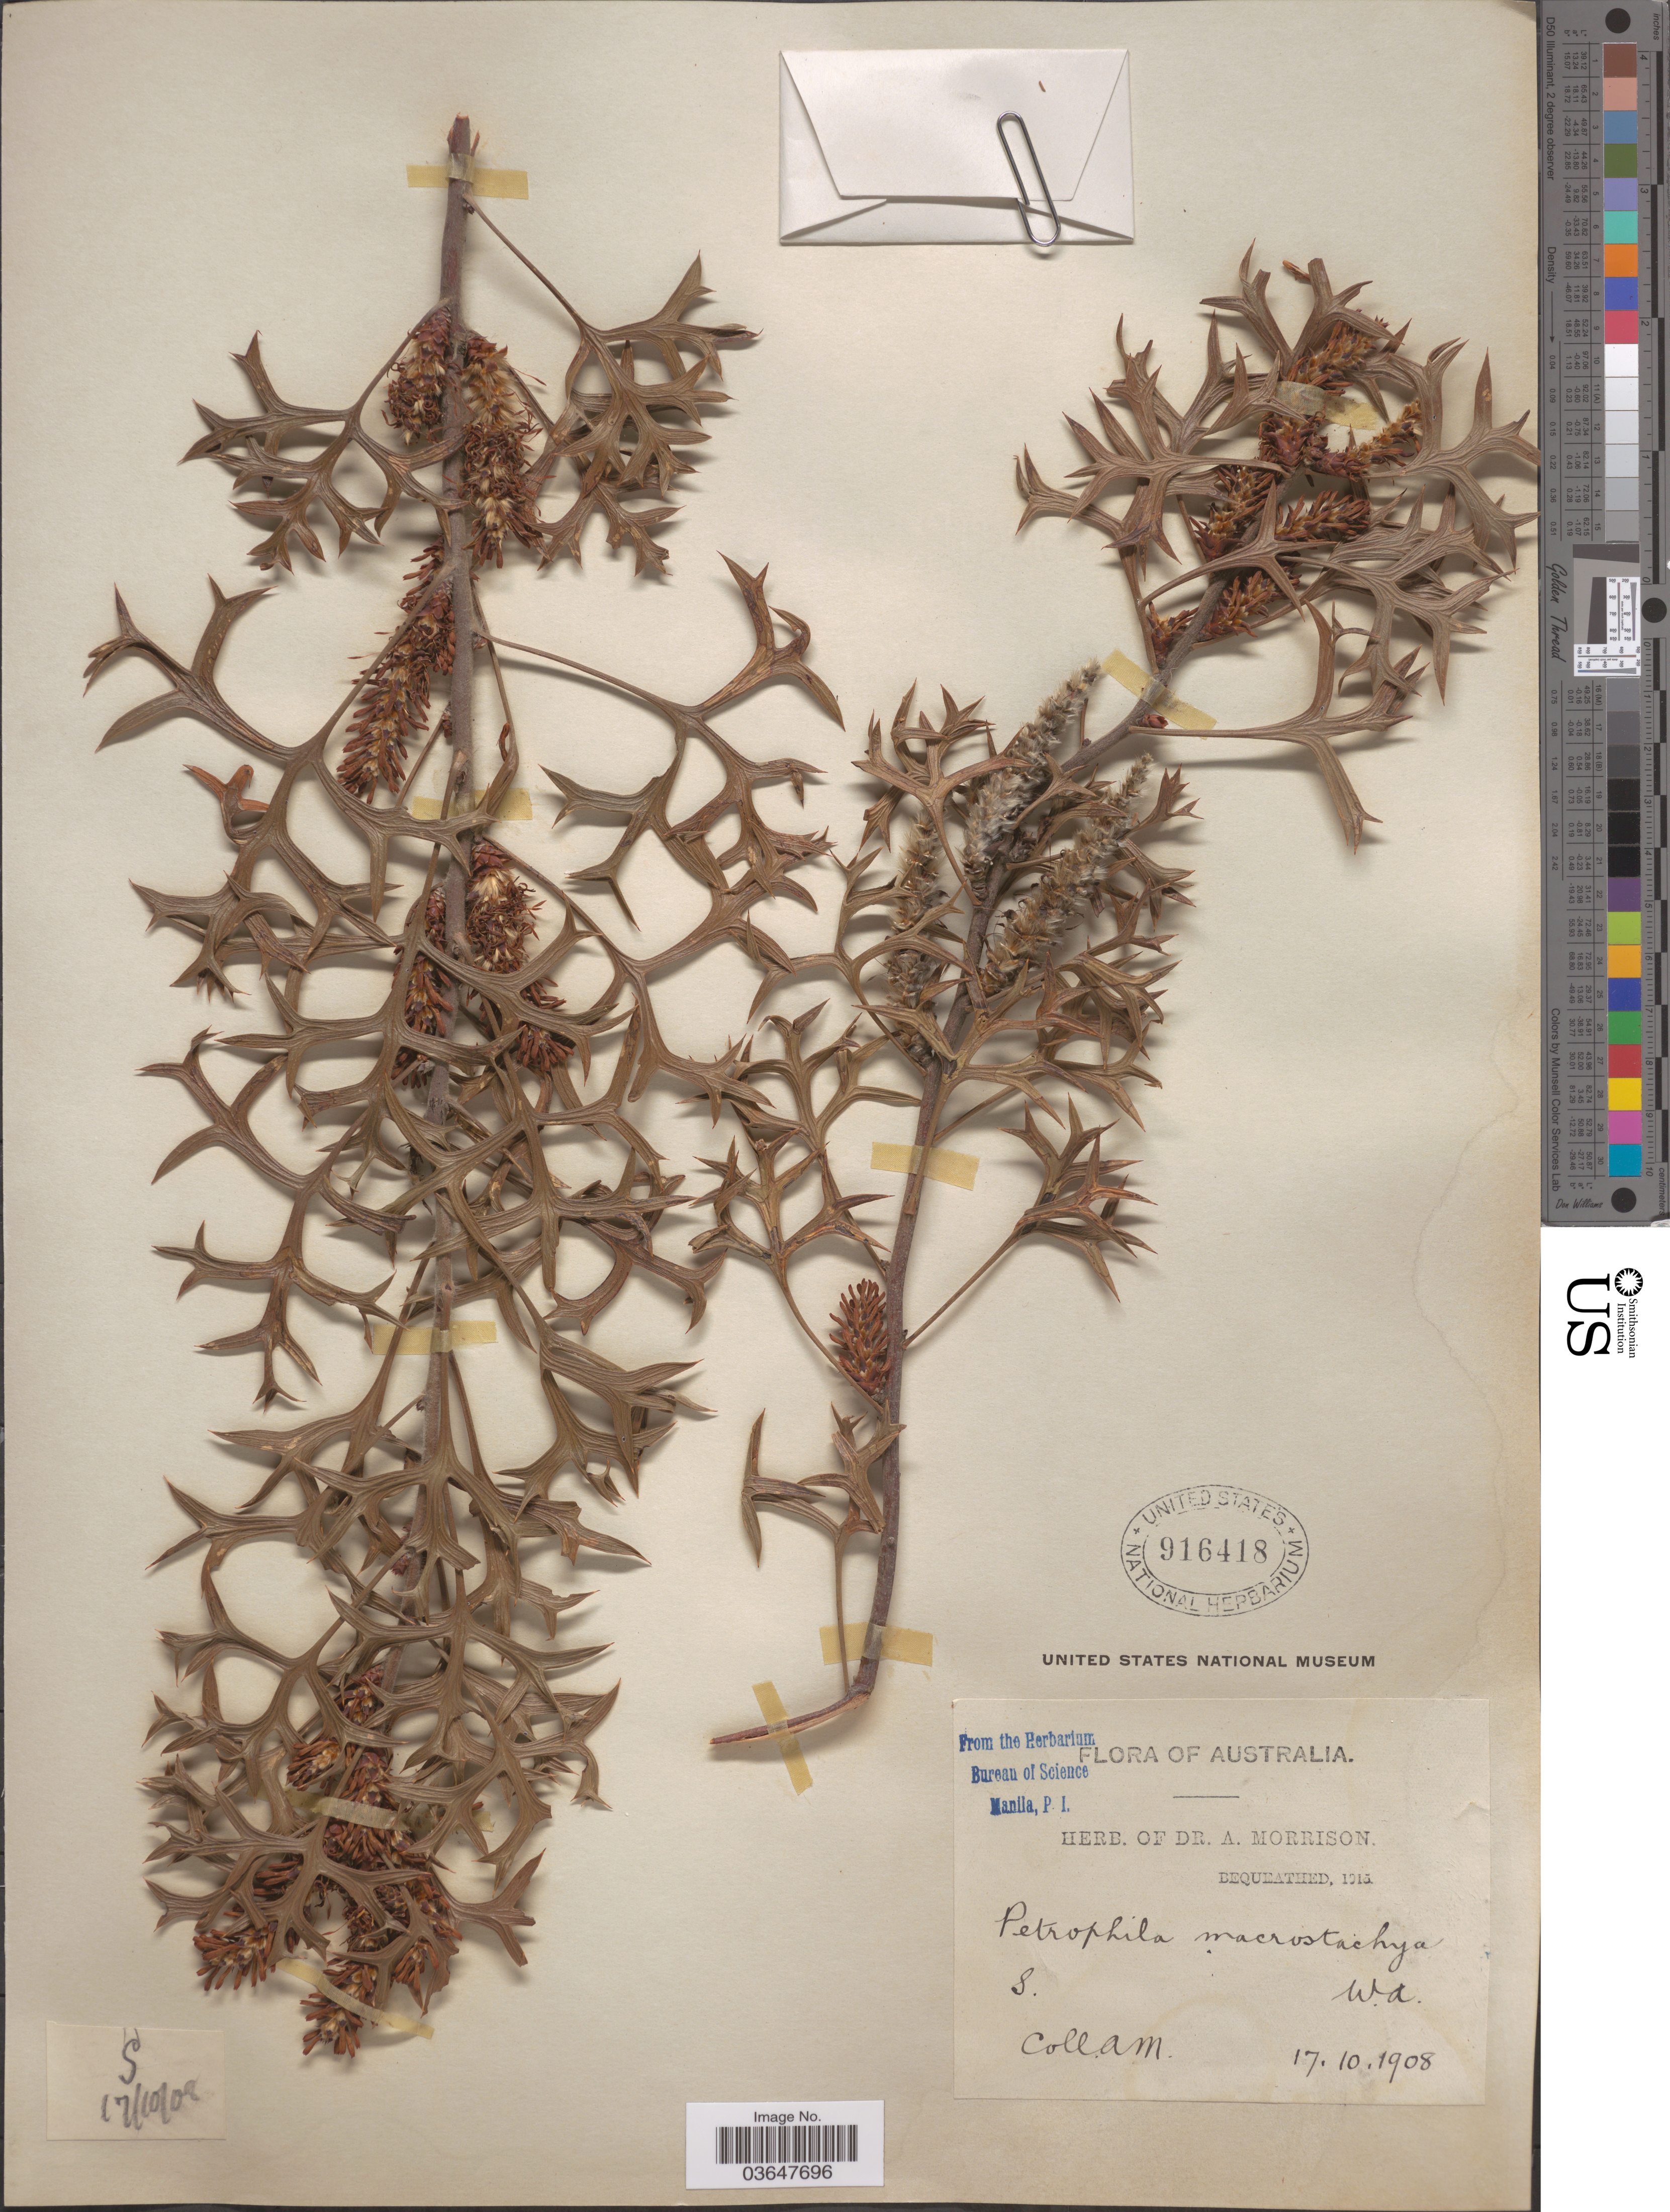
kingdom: Plantae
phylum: Tracheophyta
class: Magnoliopsida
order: Proteales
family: Proteaceae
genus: Petrophile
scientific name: Petrophile macrostachya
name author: R. Br.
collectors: A. Morrison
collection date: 1908-10-17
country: Australia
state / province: Western Australia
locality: S. W.A.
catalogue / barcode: US 916418